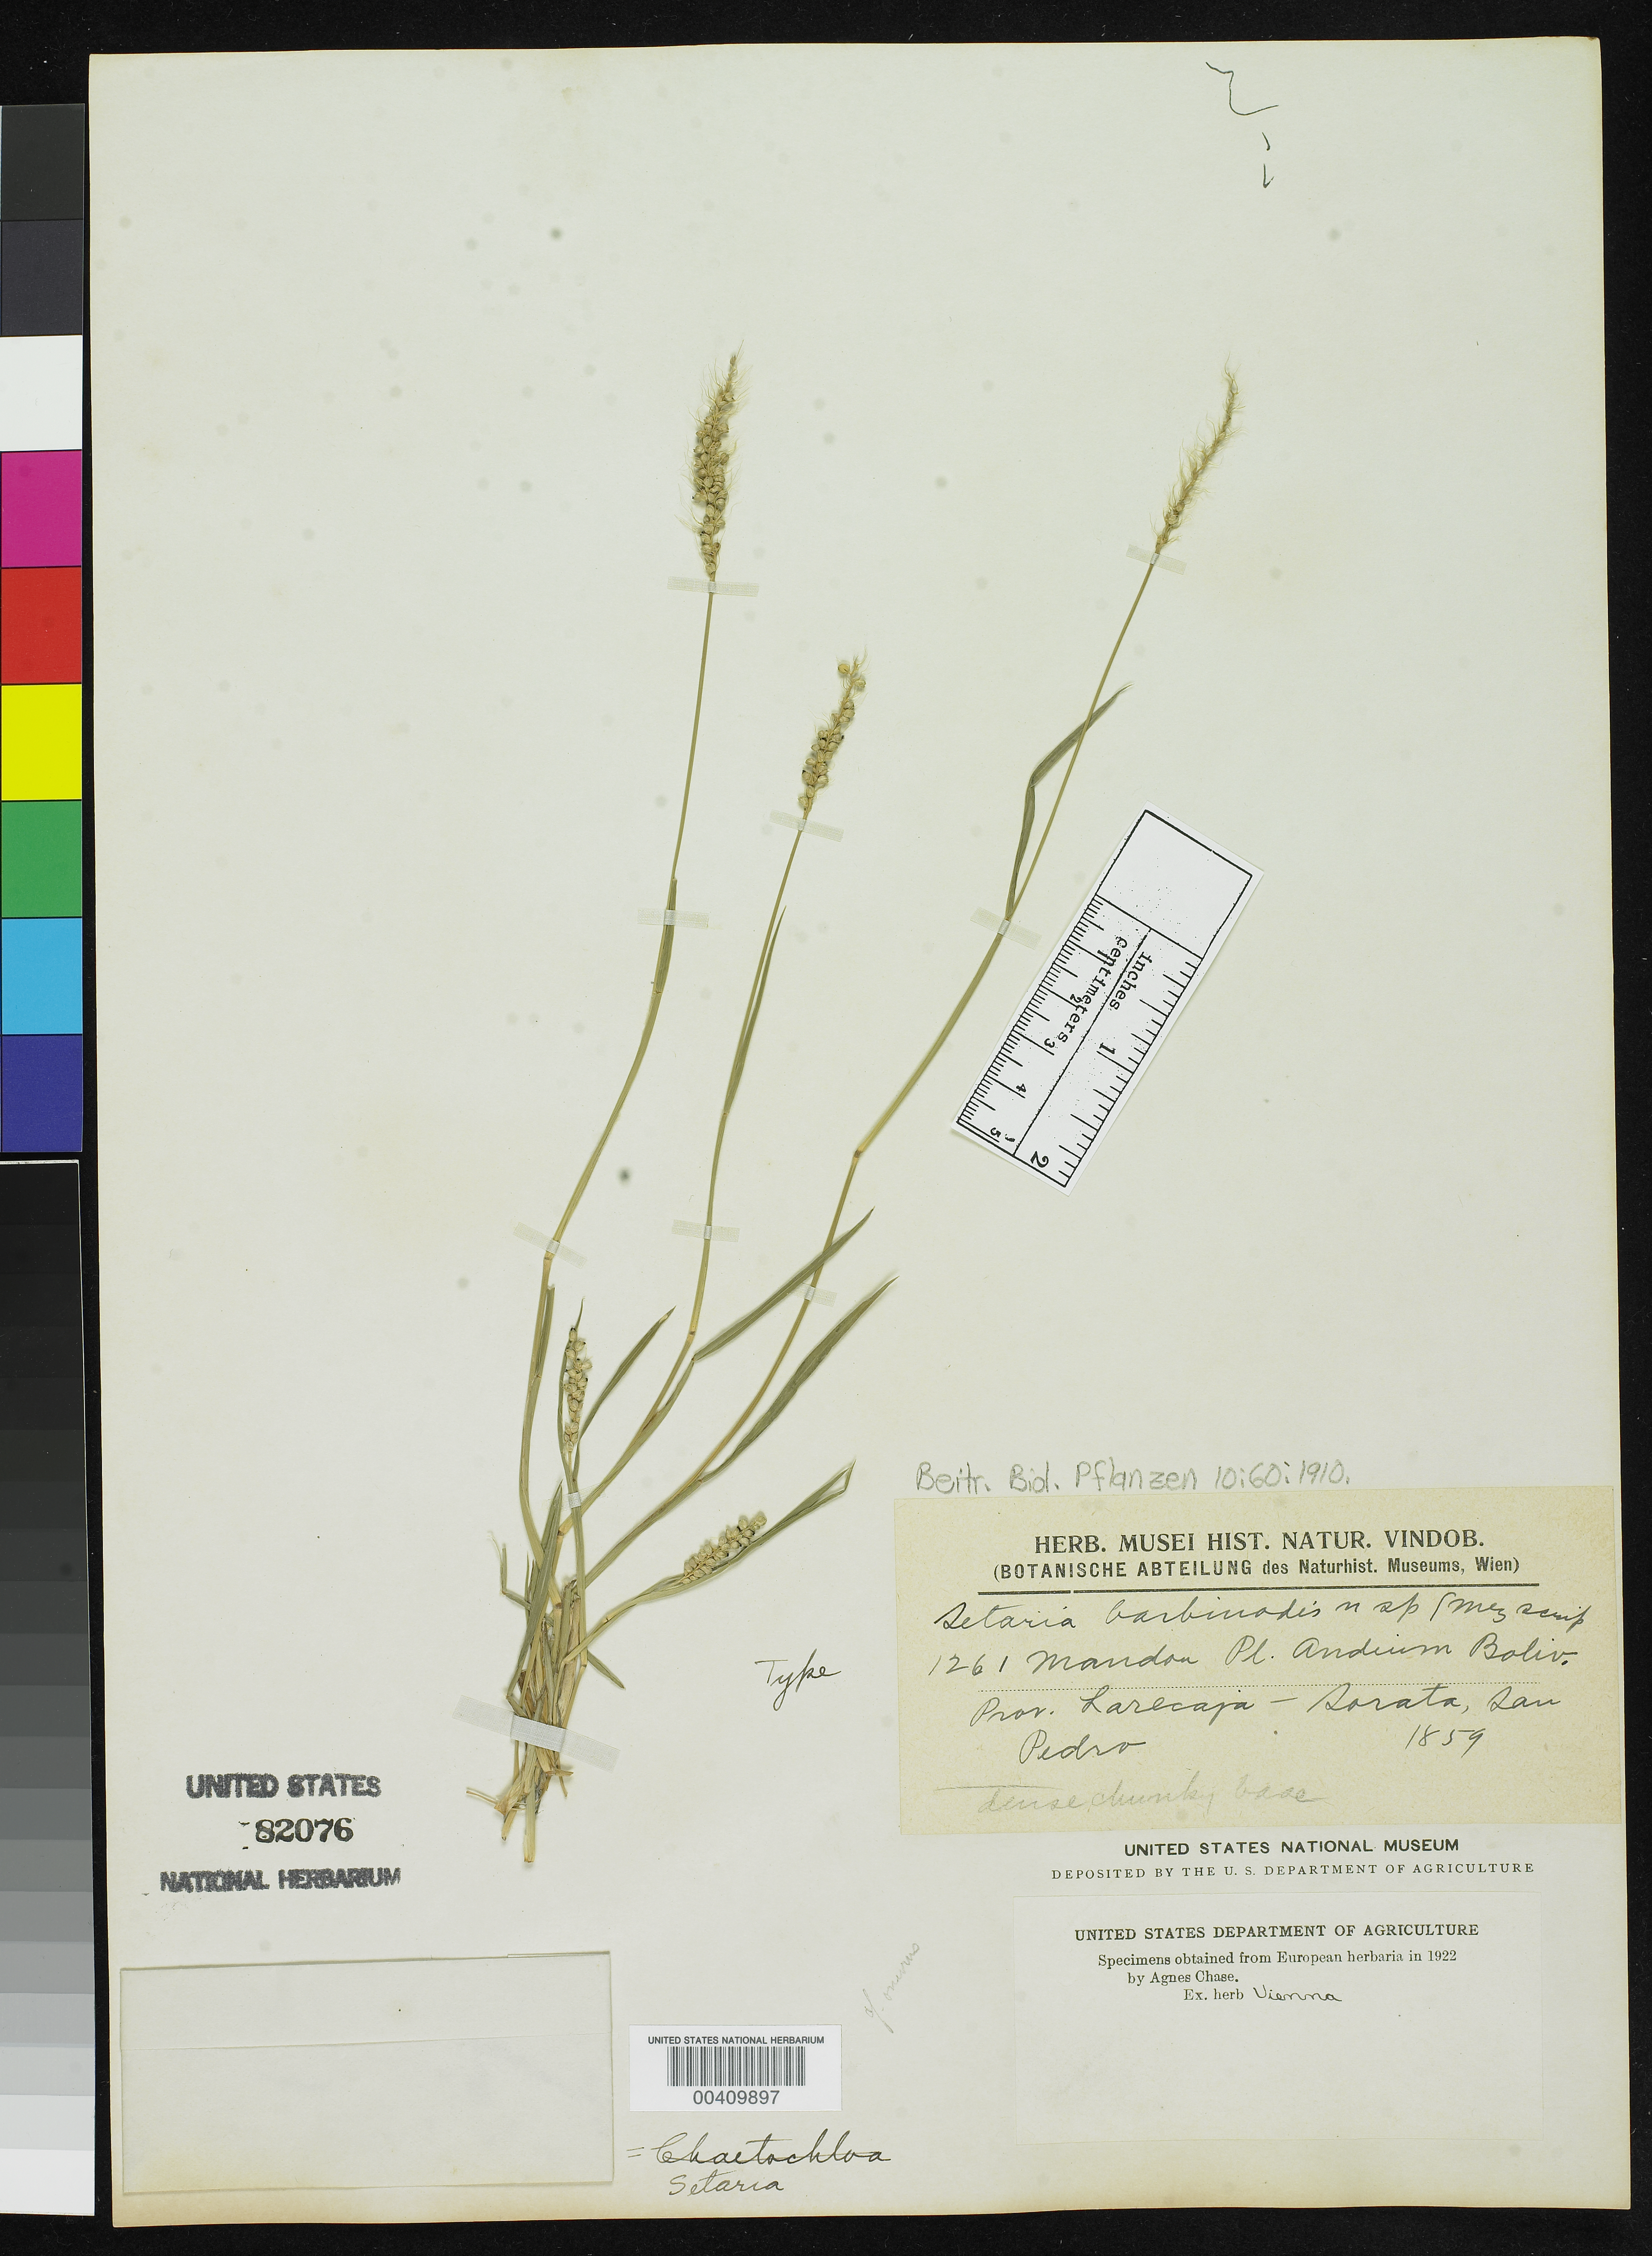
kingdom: Plantae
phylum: Tracheophyta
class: Liliopsida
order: Poales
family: Poaceae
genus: Setaria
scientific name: Setaria barbinodis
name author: R.A.W. Herrm.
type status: Isotype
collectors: G. Mandon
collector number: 1261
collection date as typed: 1859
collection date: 1859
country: Bolivia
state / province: La Paz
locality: Larecaja, Sorata bei San Pedro.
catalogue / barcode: US 82076